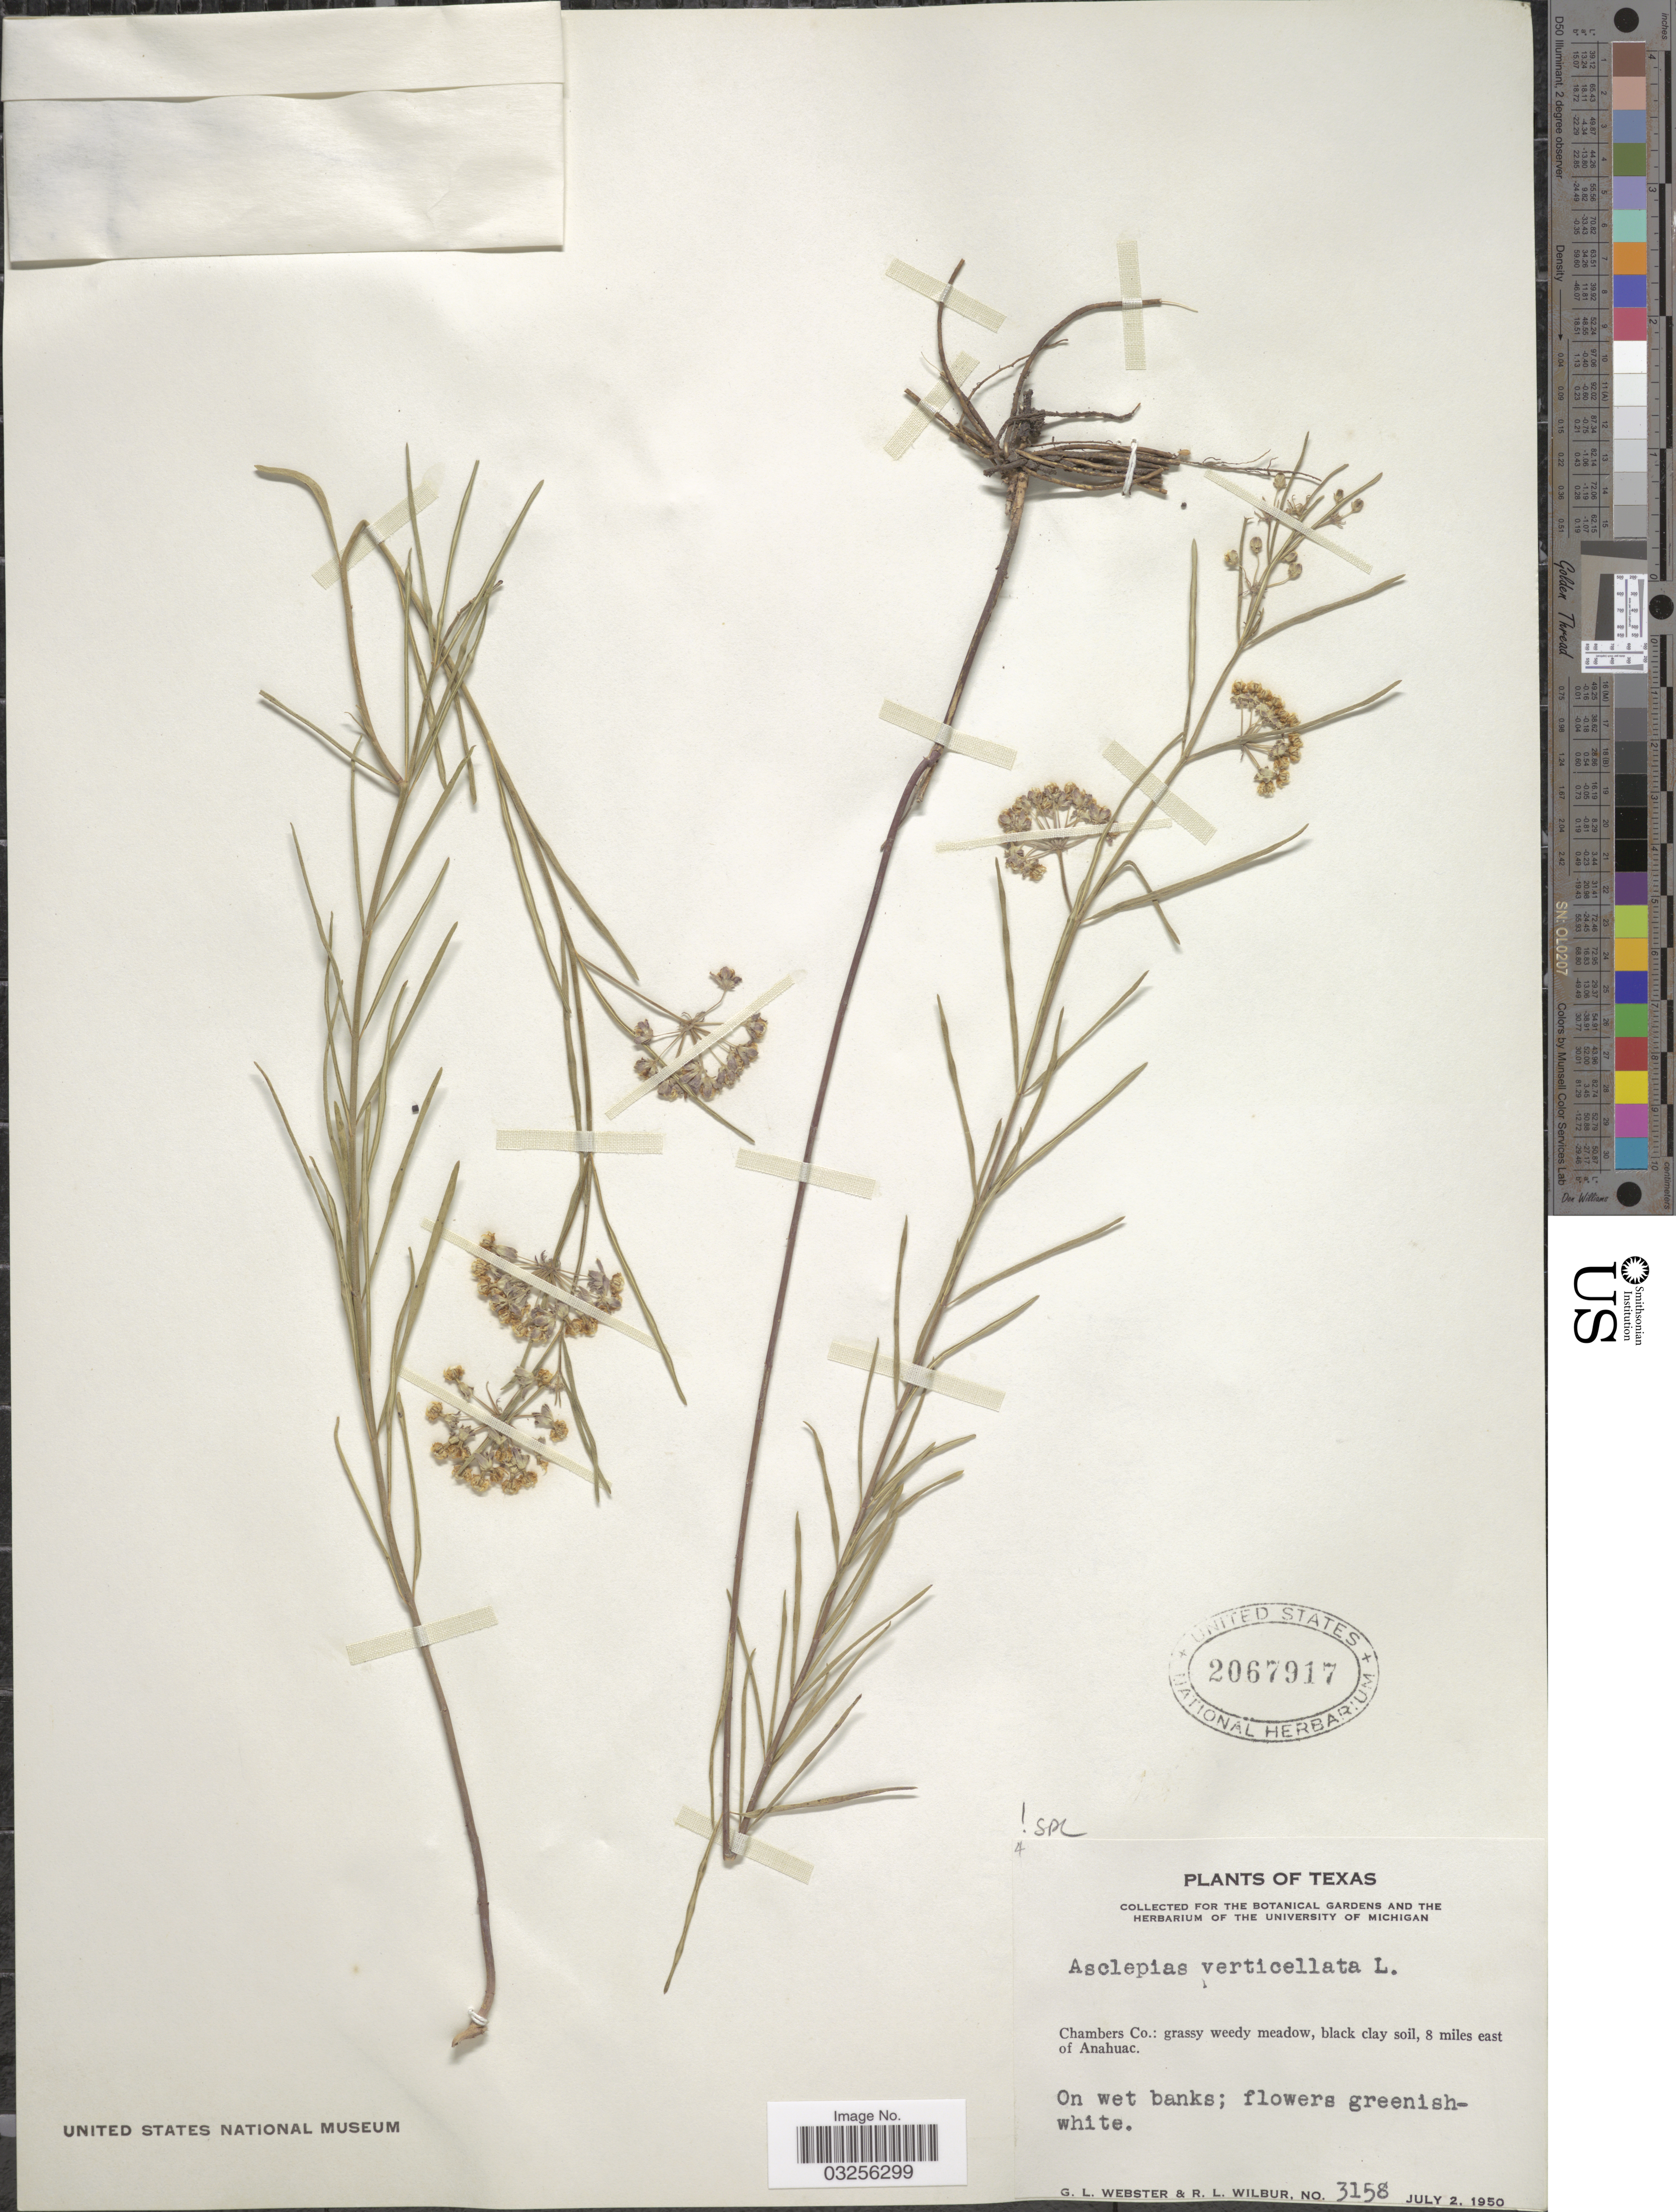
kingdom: Plantae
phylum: Tracheophyta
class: Magnoliopsida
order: Gentianales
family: Apocynaceae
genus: Asclepias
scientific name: Asclepias verticillata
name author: L.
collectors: G. L. Webster & R. L. Wilbur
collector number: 3158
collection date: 1950-07-02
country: United States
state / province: Texas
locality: Chambers Co.: grassy weedy meadow, black clay soil, 8 miles east of Anahuac.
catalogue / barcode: US 2067917